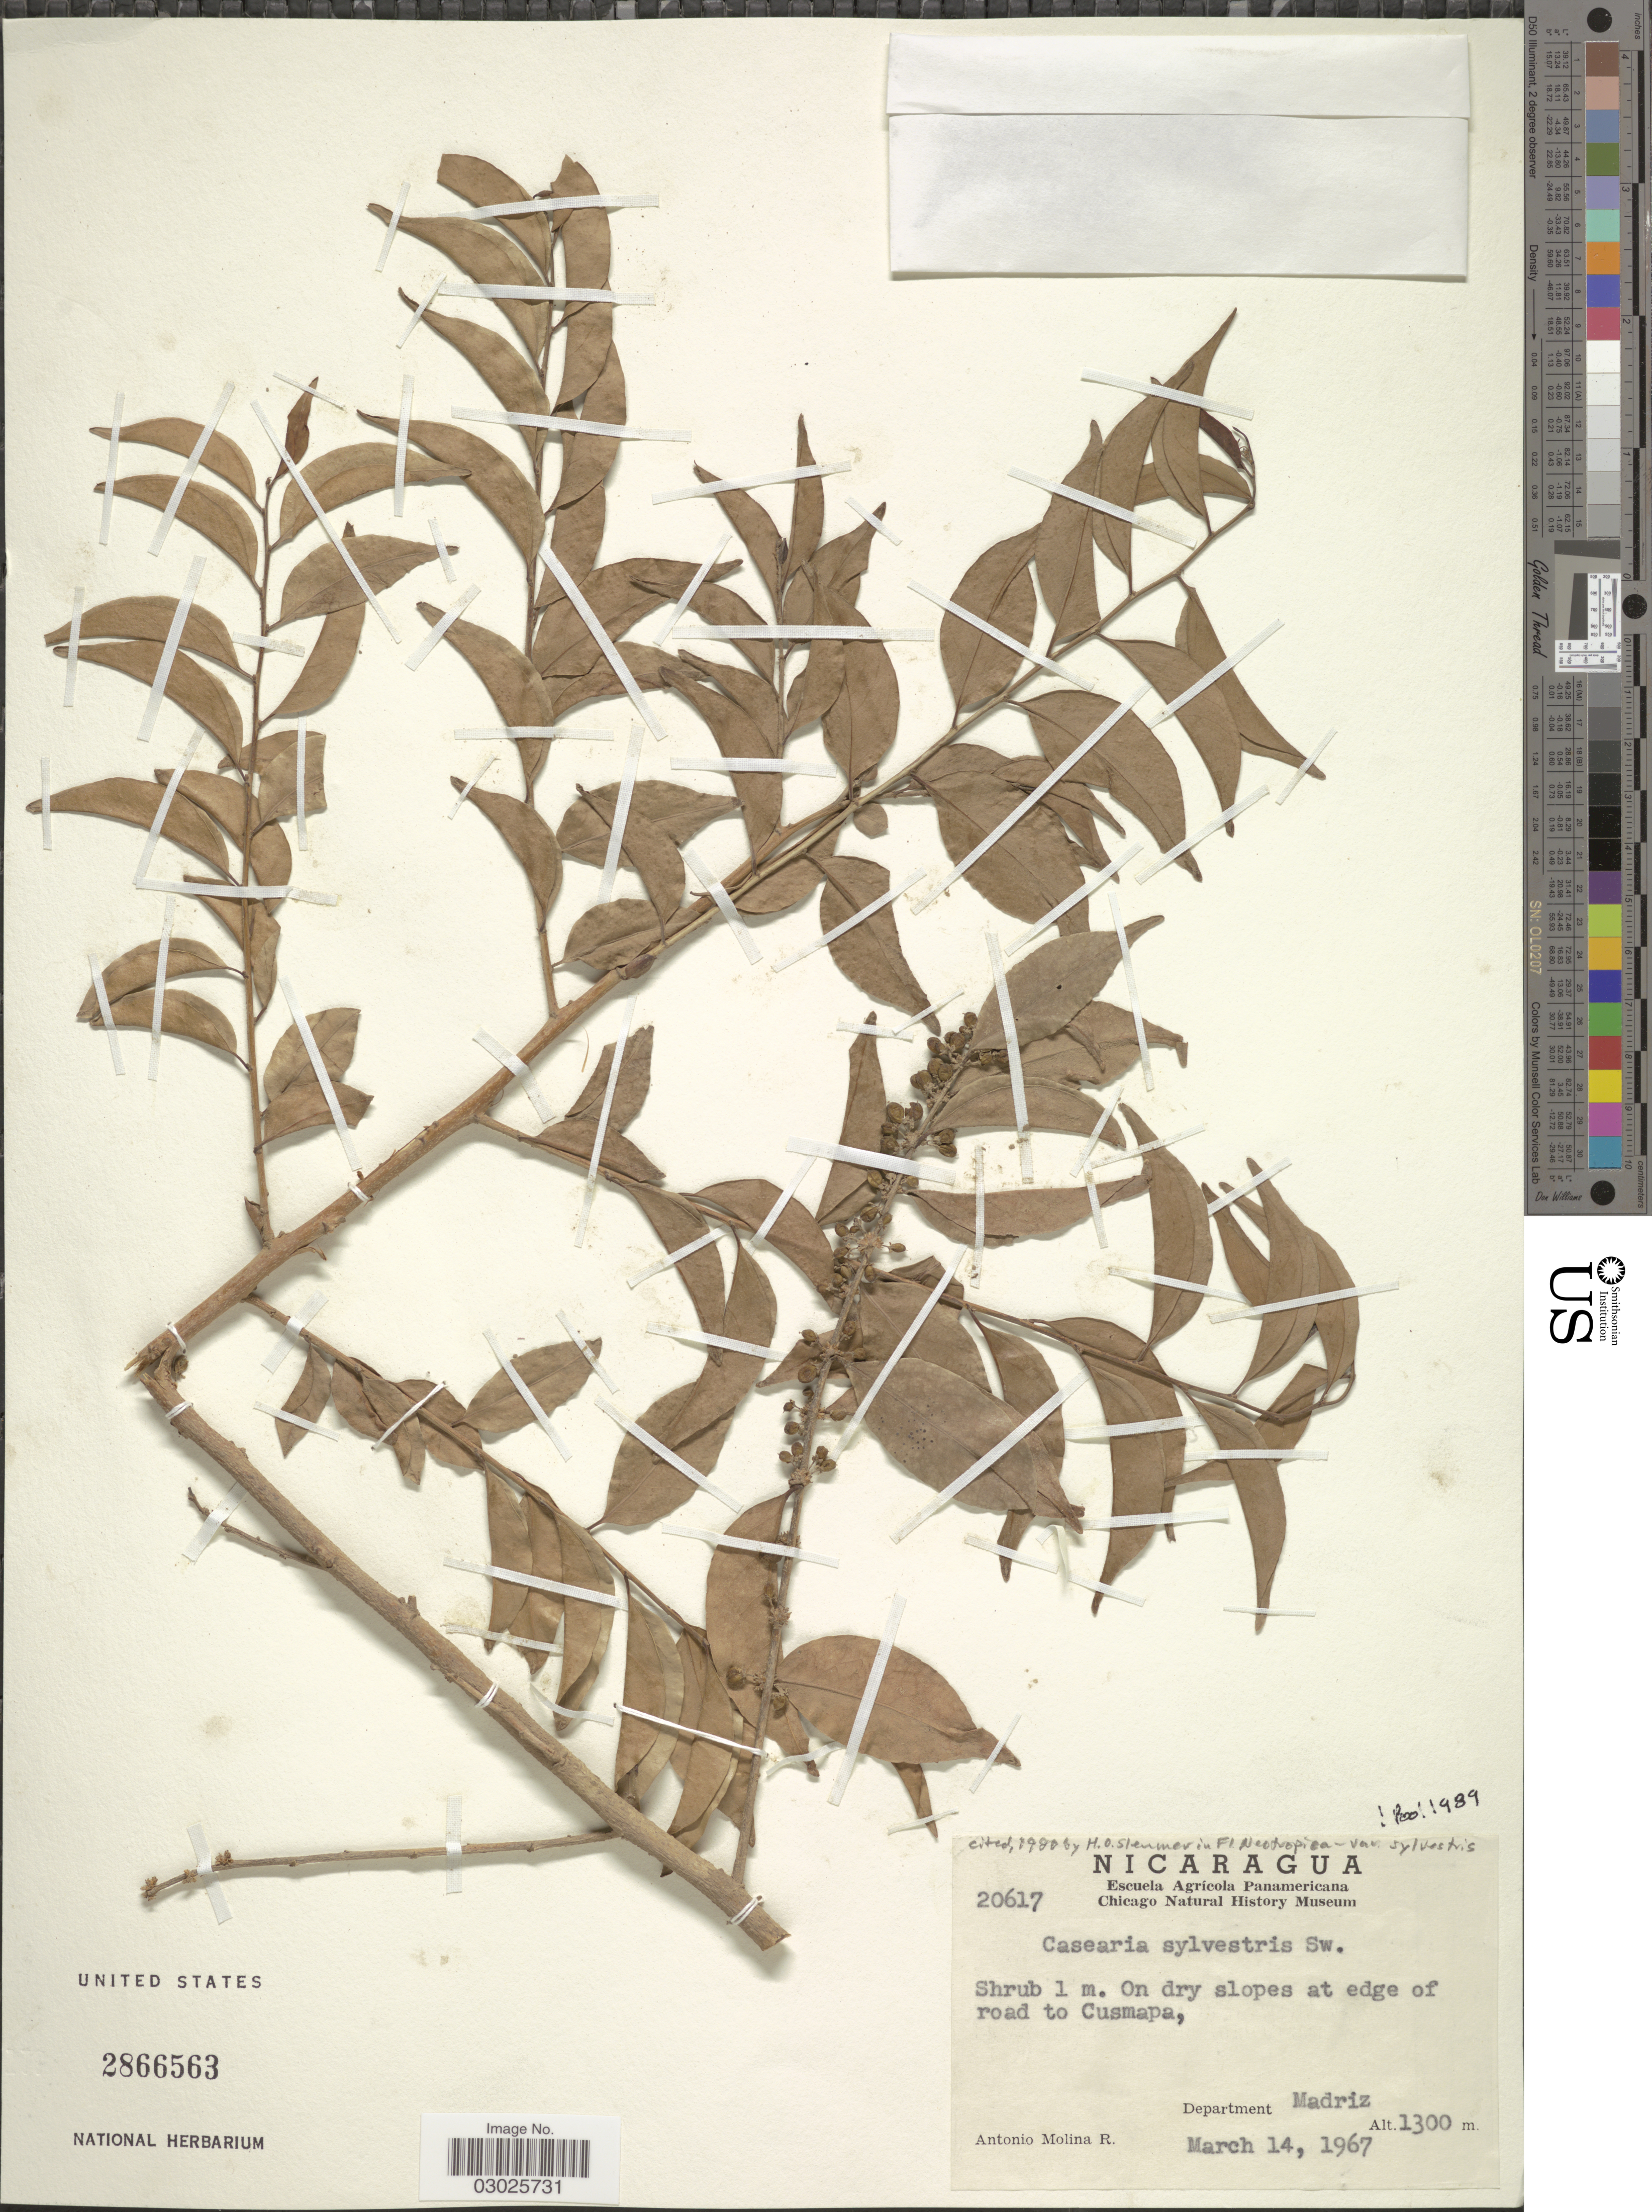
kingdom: Plantae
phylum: Tracheophyta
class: Magnoliopsida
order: Malpighiales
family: Salicaceae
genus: Casearia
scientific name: Casearia sylvestris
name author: Sw.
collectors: A. Molina R.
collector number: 20617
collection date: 1967-03-14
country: Nicaragua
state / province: Madriz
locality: On dry slopes at edge of road to Cusmapa, Department Madriz.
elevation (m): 1300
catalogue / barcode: US 2866563